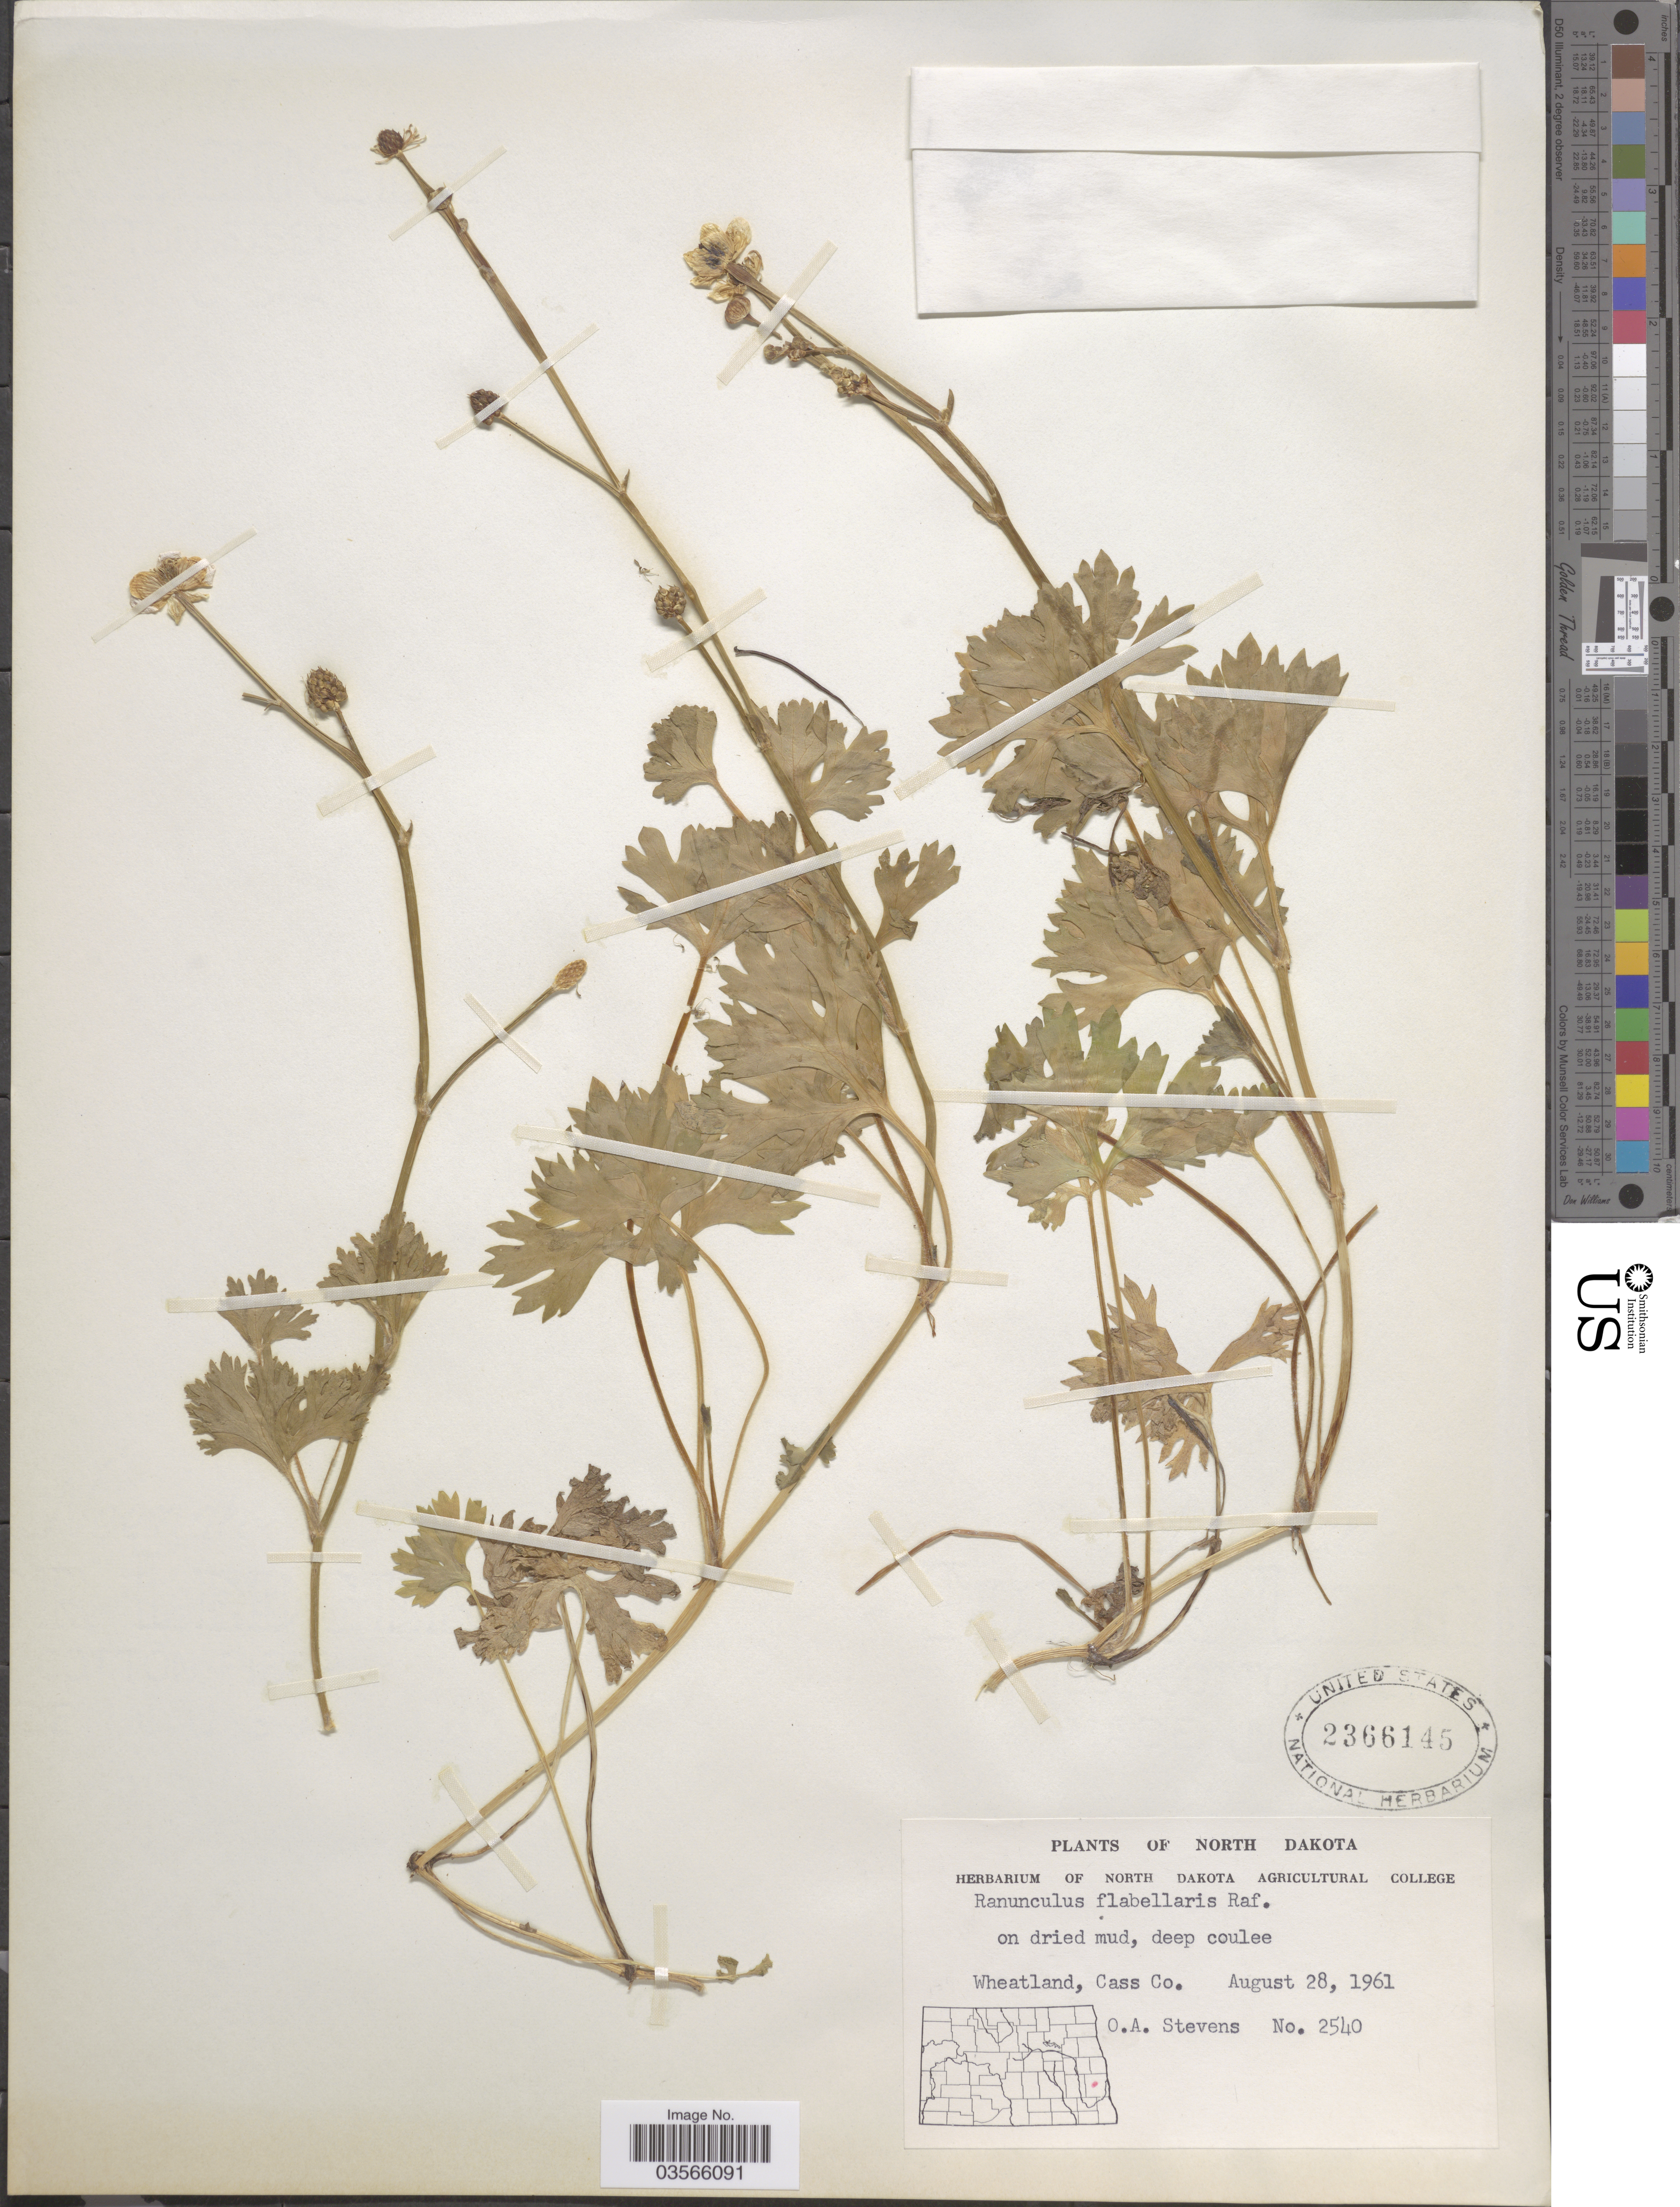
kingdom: Plantae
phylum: Tracheophyta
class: Magnoliopsida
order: Ranunculales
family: Ranunculaceae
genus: Ranunculus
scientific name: Ranunculus flabellaris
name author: Raf.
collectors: O. A. Stevens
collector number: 2540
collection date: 1961-08-28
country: United States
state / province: North Dakota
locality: Wheatland, Cass Co.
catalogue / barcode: US 2366145